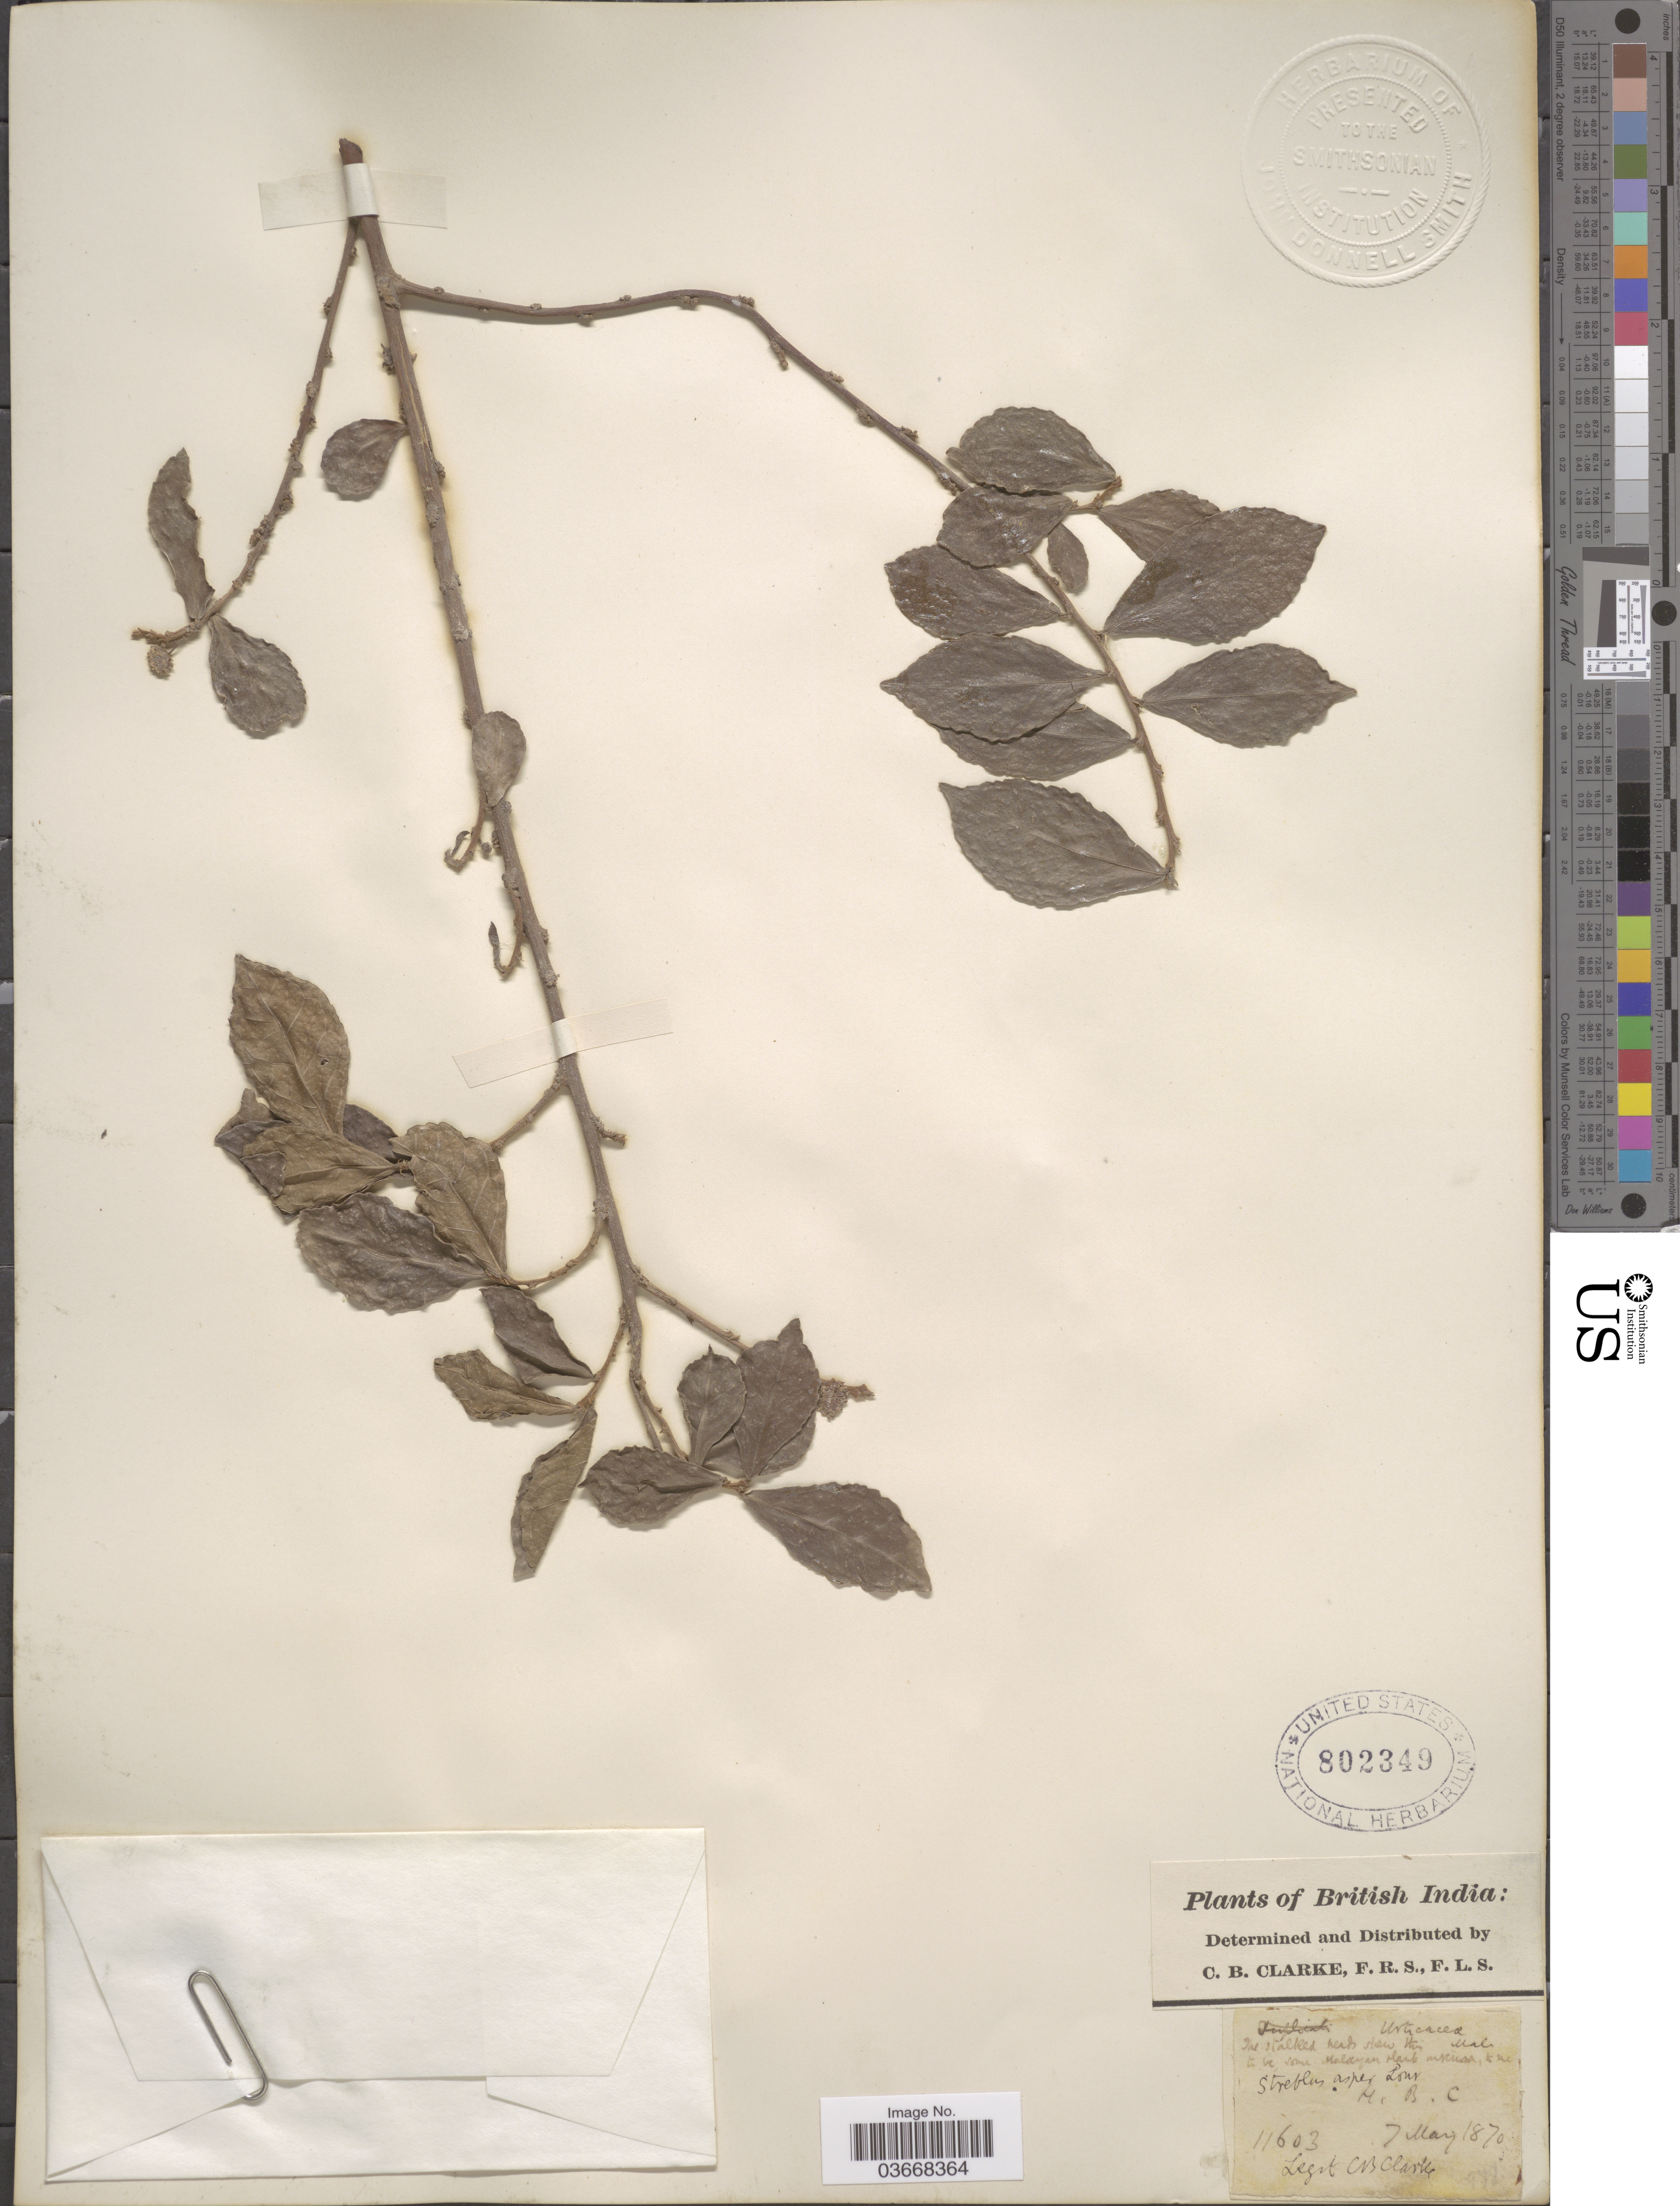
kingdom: Plantae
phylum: Tracheophyta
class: Magnoliopsida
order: Rosales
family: Moraceae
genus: Streblus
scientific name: Streblus asper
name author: Lour.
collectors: C. B. Clarke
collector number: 11603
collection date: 1870-05-07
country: India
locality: British India. H.B.C. [Hort. Bot. Calcutta?]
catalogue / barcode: US 802349